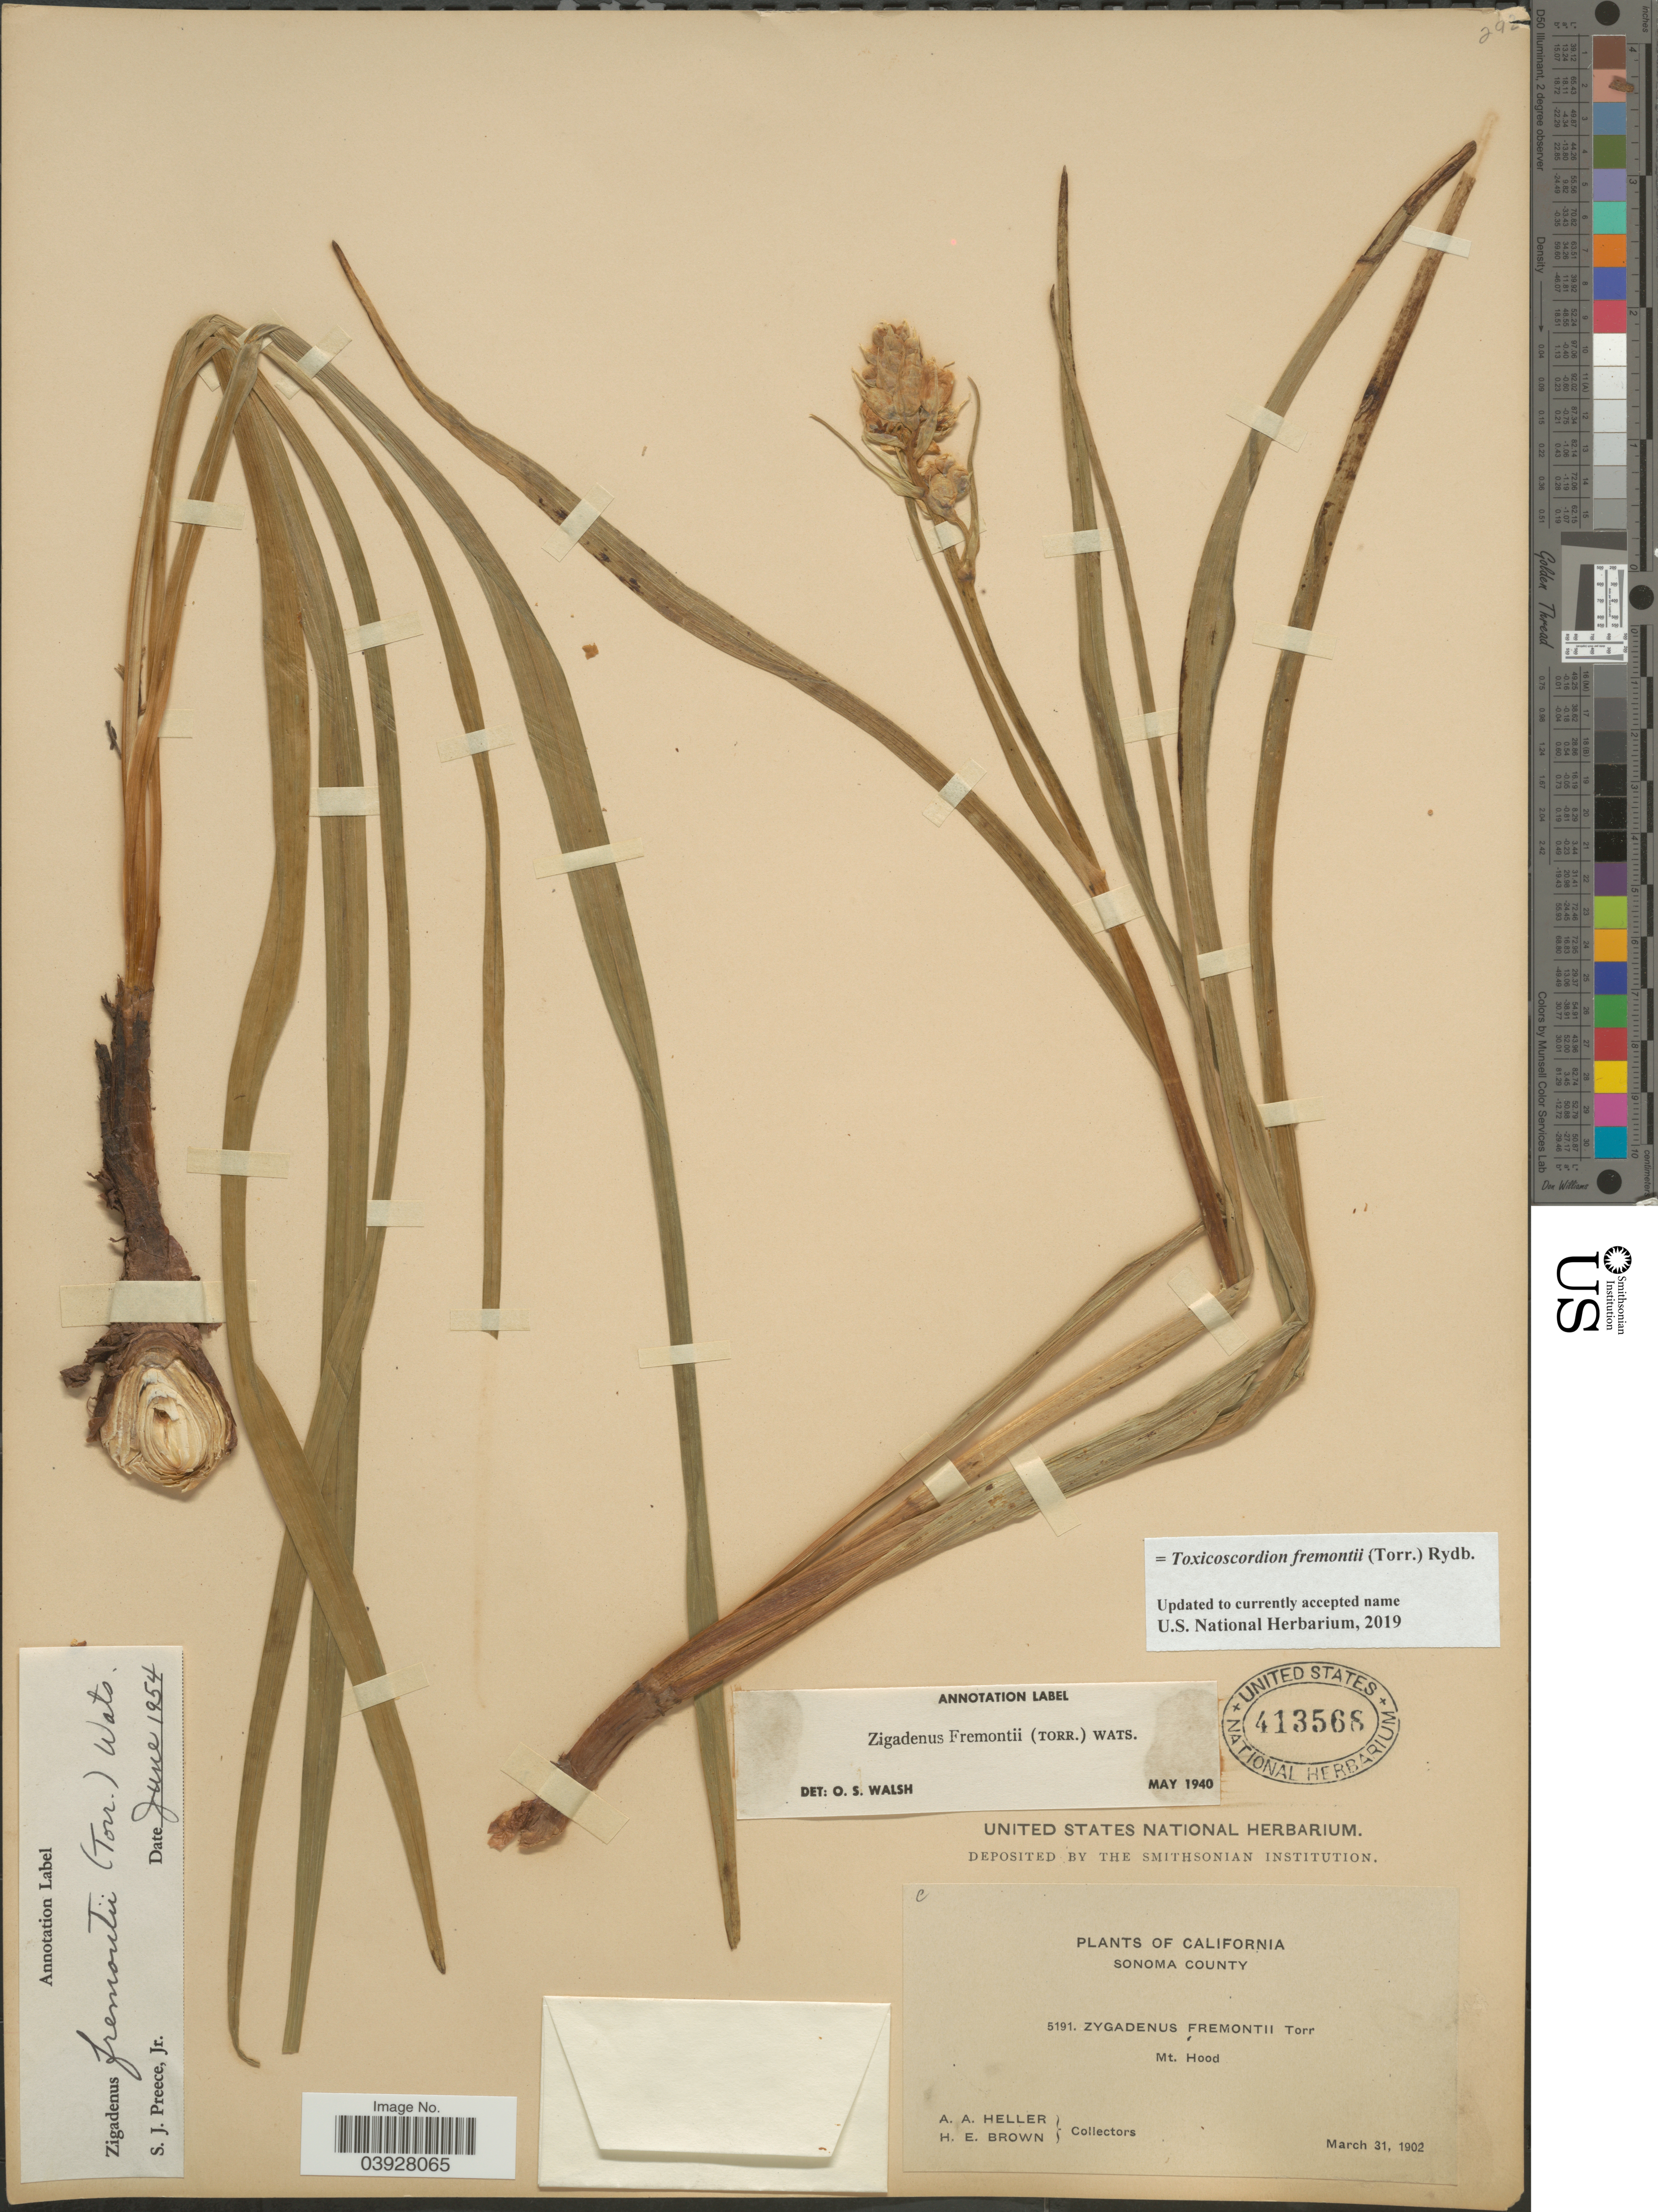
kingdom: Plantae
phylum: Tracheophyta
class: Liliopsida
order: Liliales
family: Melanthiaceae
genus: Toxicoscordion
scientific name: Toxicoscordion fremontii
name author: (Torr.) Rydb.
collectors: A. A. Heller & H. E. Brown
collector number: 5191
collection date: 1902-03-31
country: United States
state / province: California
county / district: Sonoma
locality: Sonoma County. Mt. Hood.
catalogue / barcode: US 413568